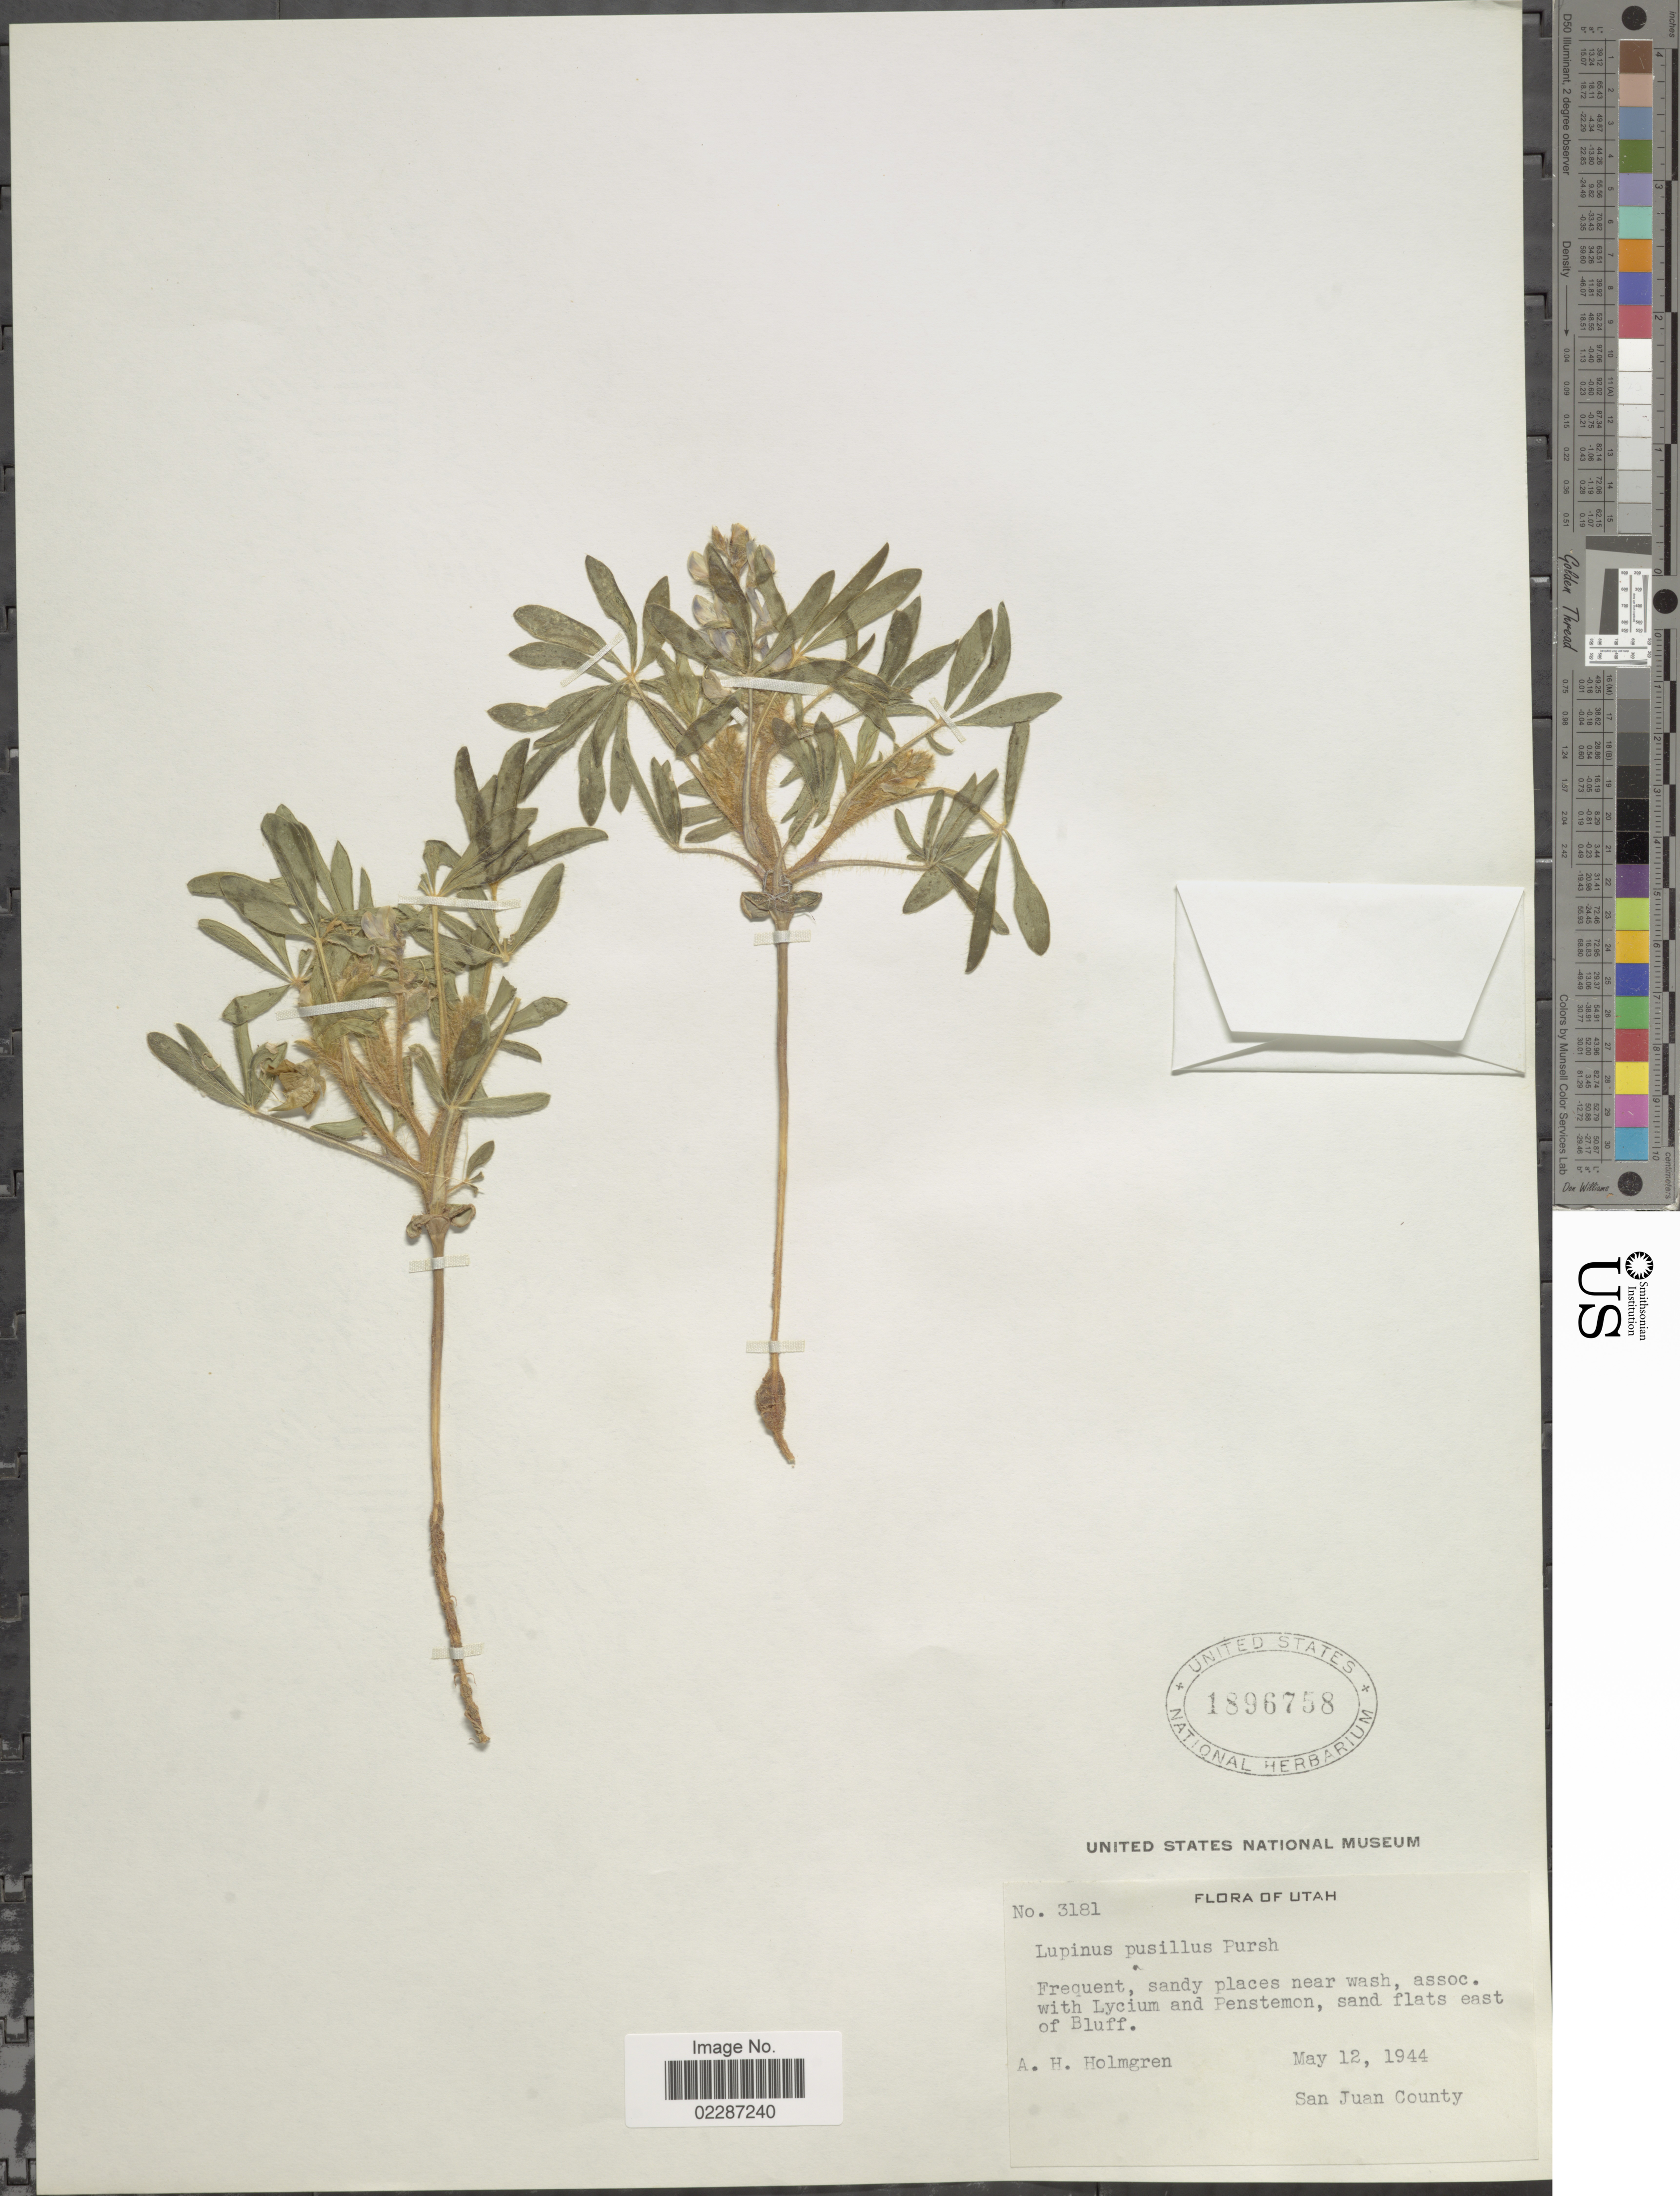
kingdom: Plantae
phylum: Tracheophyta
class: Magnoliopsida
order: Fabales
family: Fabaceae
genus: Lupinus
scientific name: Lupinus pusillus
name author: Pursh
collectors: A. H. Holmgren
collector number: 3181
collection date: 1944-05-12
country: United States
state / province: Utah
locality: Sand flats east of Bluff, San Juan County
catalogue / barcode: US 1896758